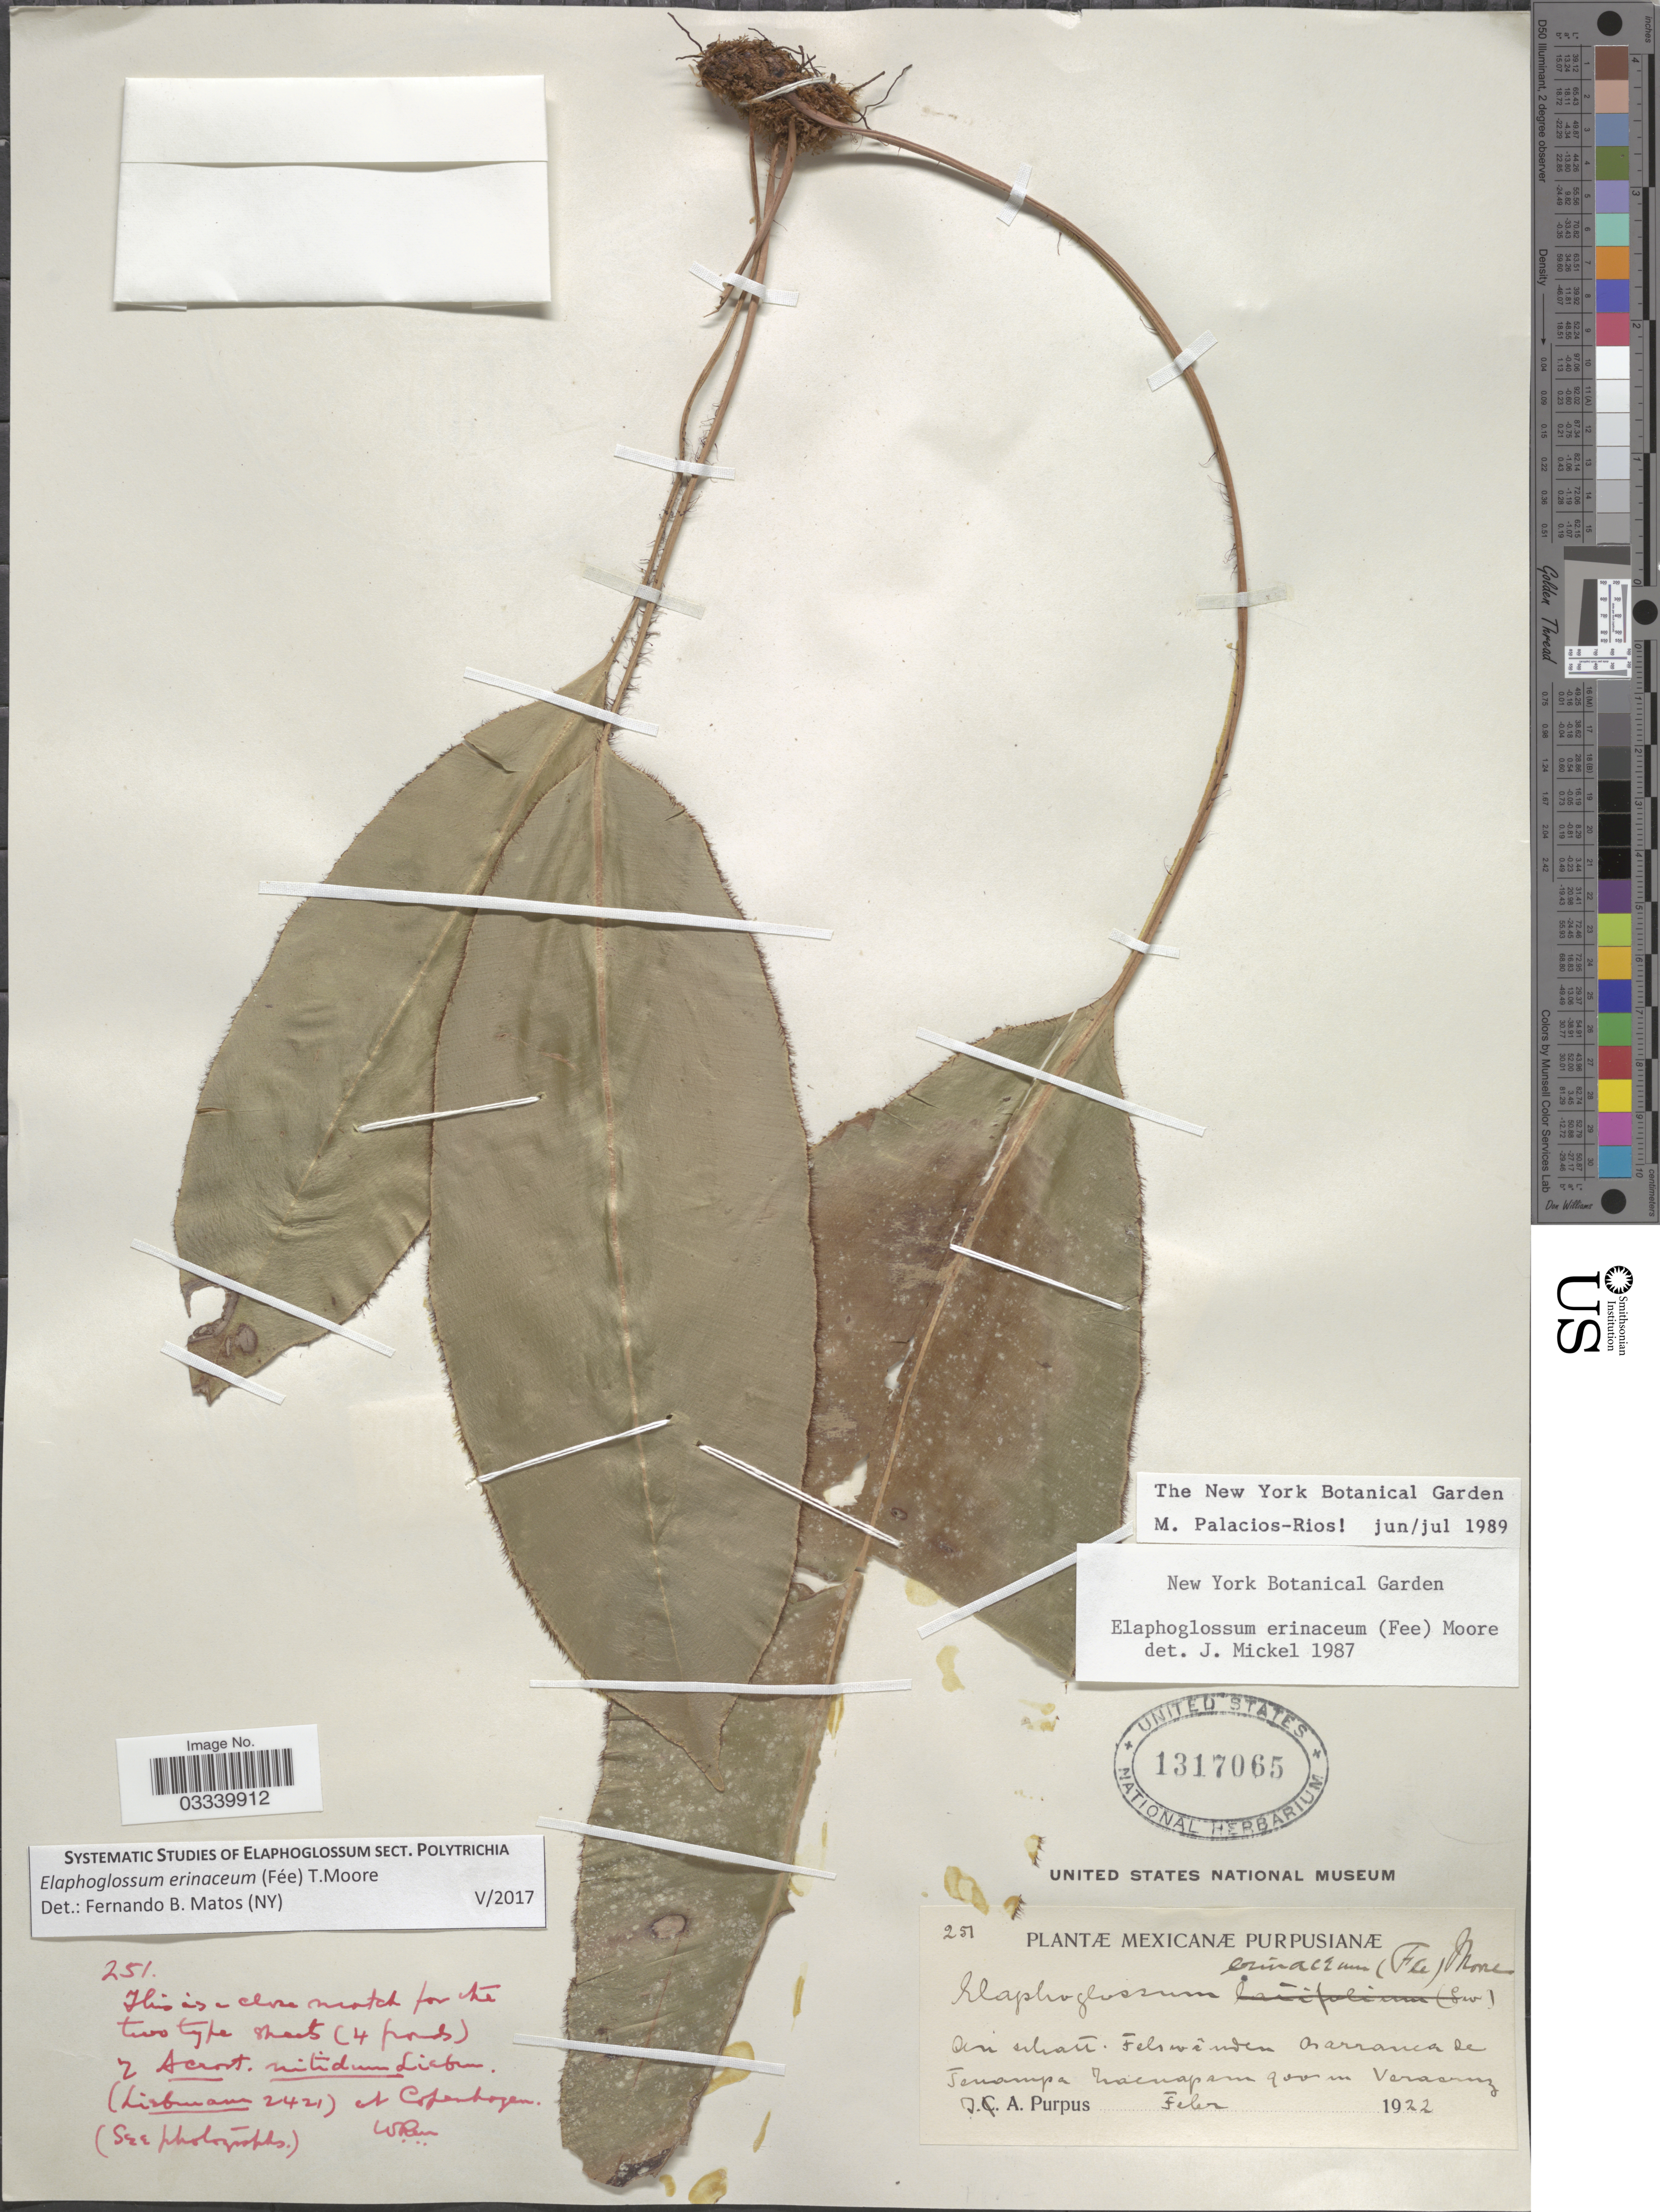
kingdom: Plantae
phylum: Tracheophyta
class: Polypodiopsida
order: Polypodiales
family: Dryopteridaceae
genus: Elaphoglossum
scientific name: Elaphoglossum erinaceum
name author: (Fée) T. Moore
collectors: J. A. Purpus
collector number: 251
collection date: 1922-02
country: Mexico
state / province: Veracruz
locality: Barranca de Tenampa Zacuapan, Veracruz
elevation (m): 900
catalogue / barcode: US 1317065